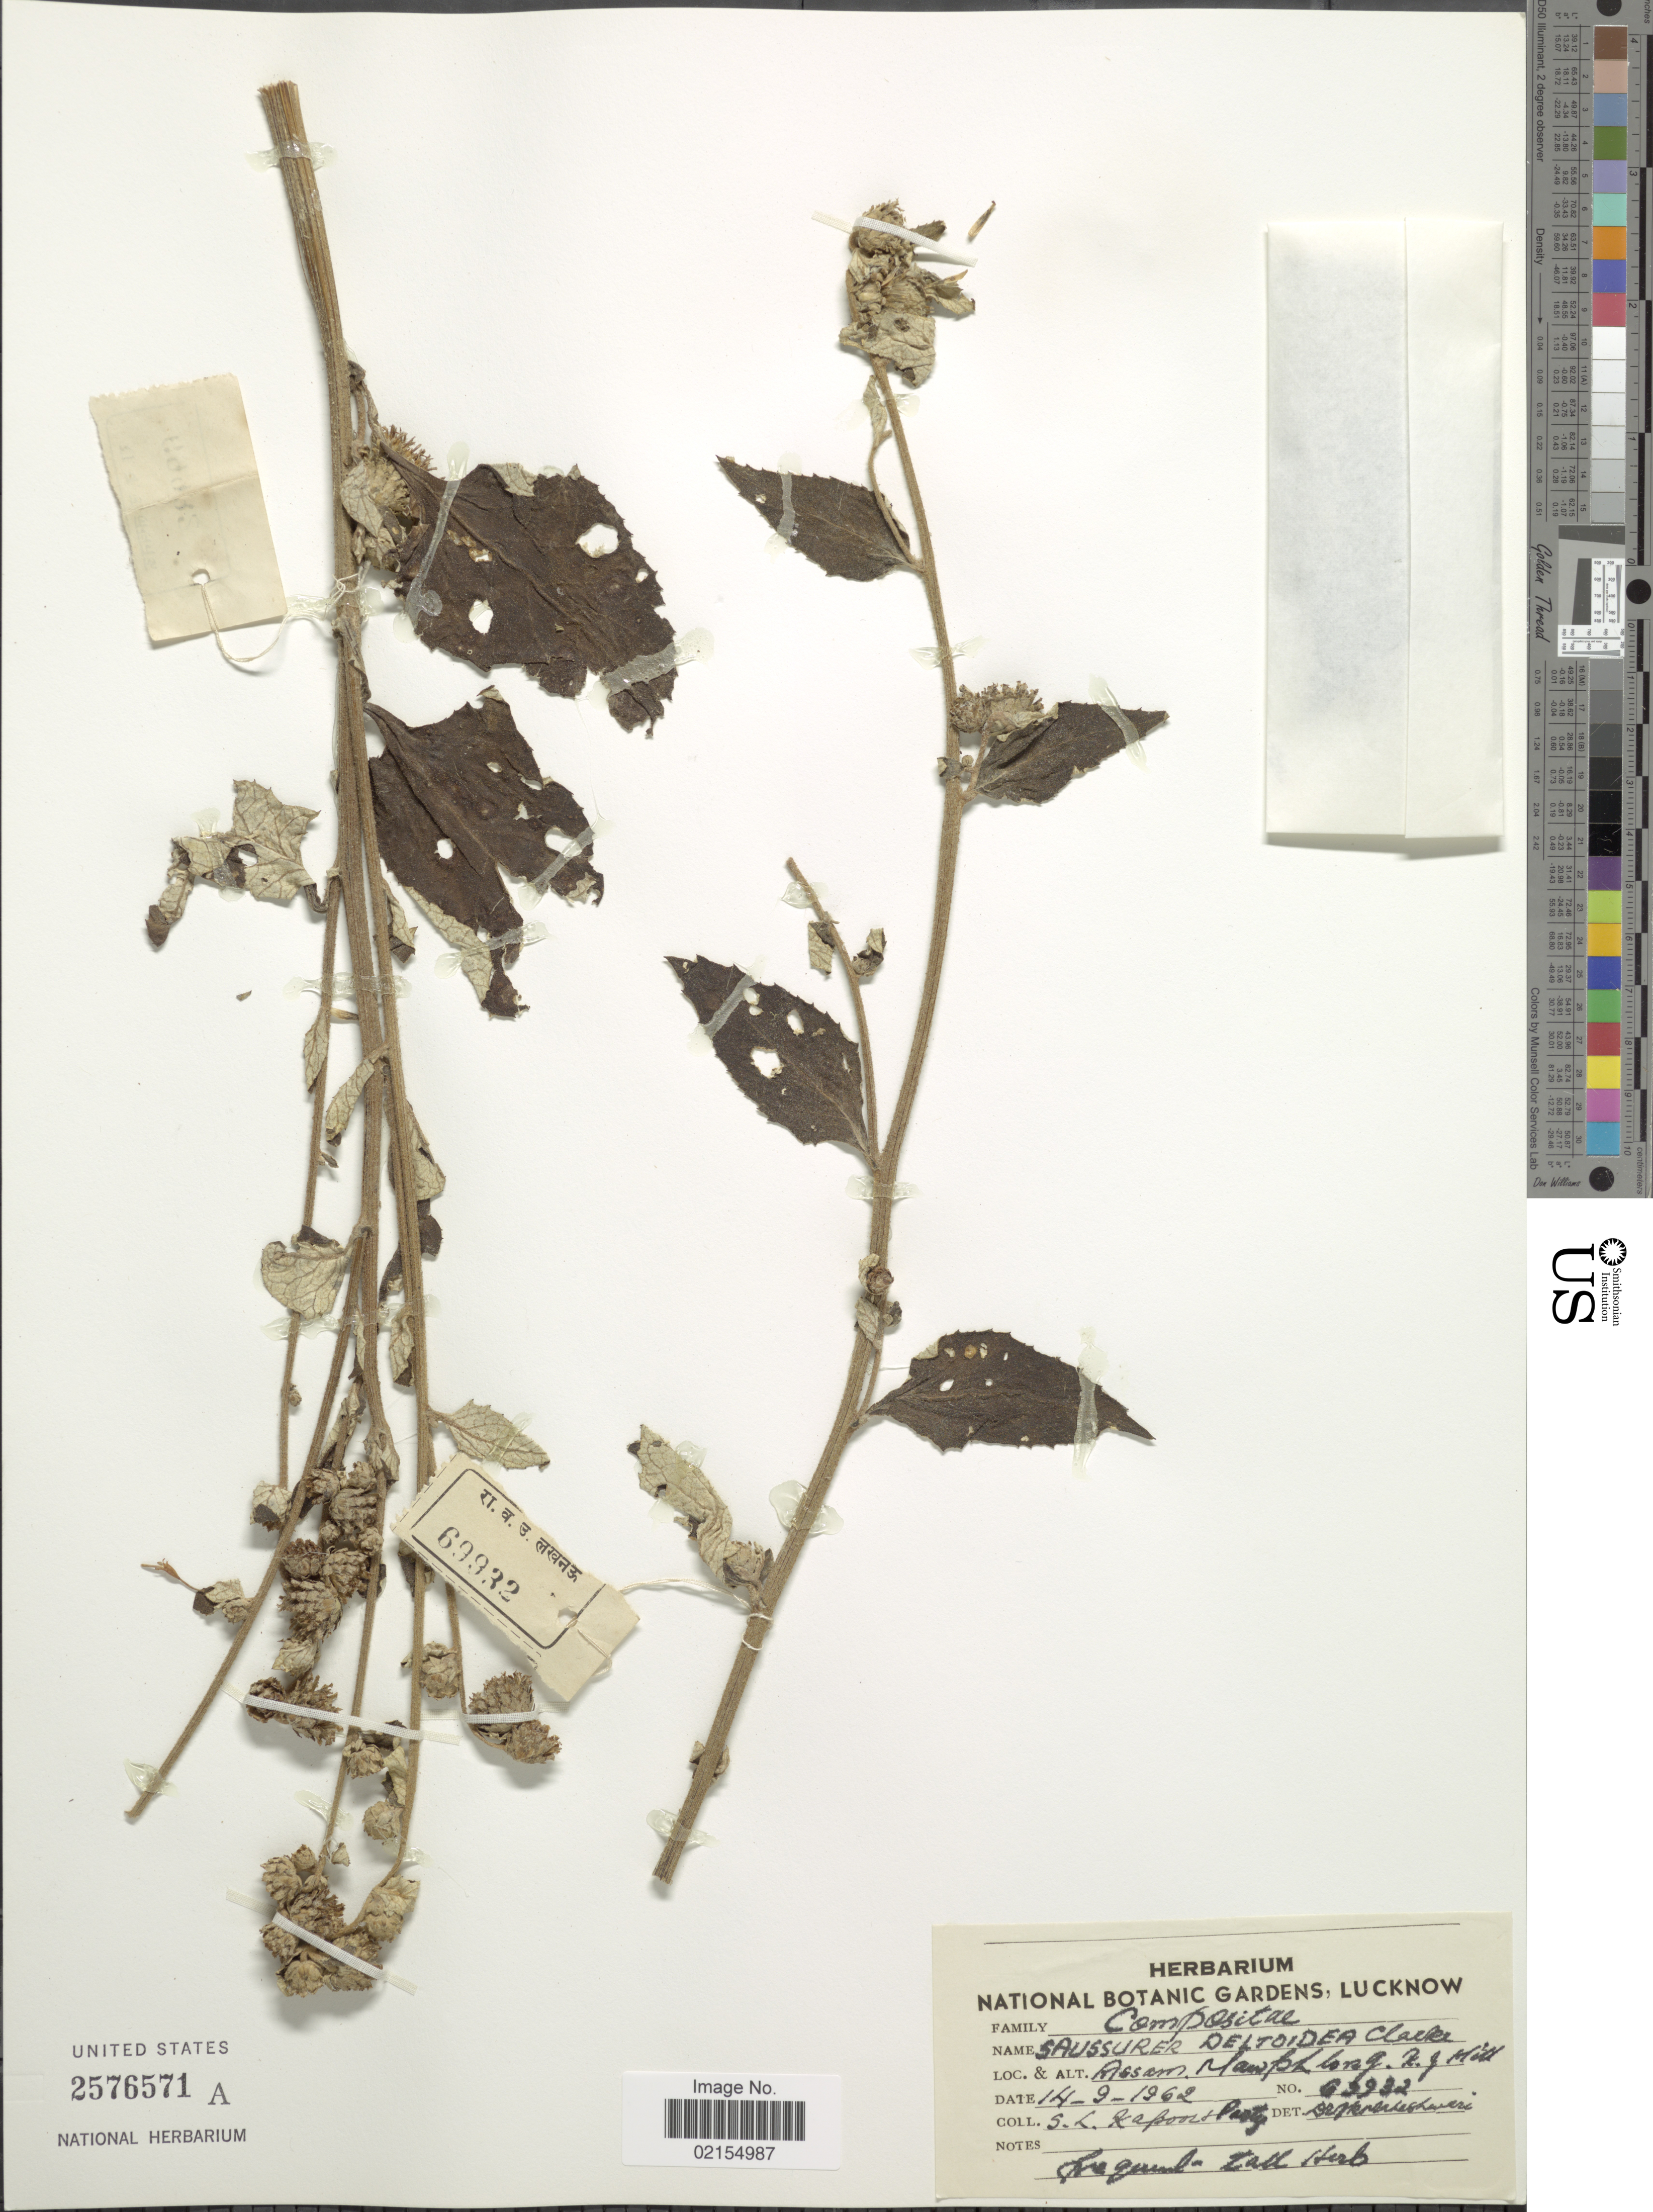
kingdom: Plantae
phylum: Tracheophyta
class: Magnoliopsida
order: Asterales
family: Asteraceae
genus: Himalaiella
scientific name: Himalaiella deltoidea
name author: (DC.) Raab-Straube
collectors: S. Kapoor & -. Pasty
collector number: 69932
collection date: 1962-09-14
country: India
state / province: Meghalaya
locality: Assam, Mawphlong, K. J. Hill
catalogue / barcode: US 2576571A